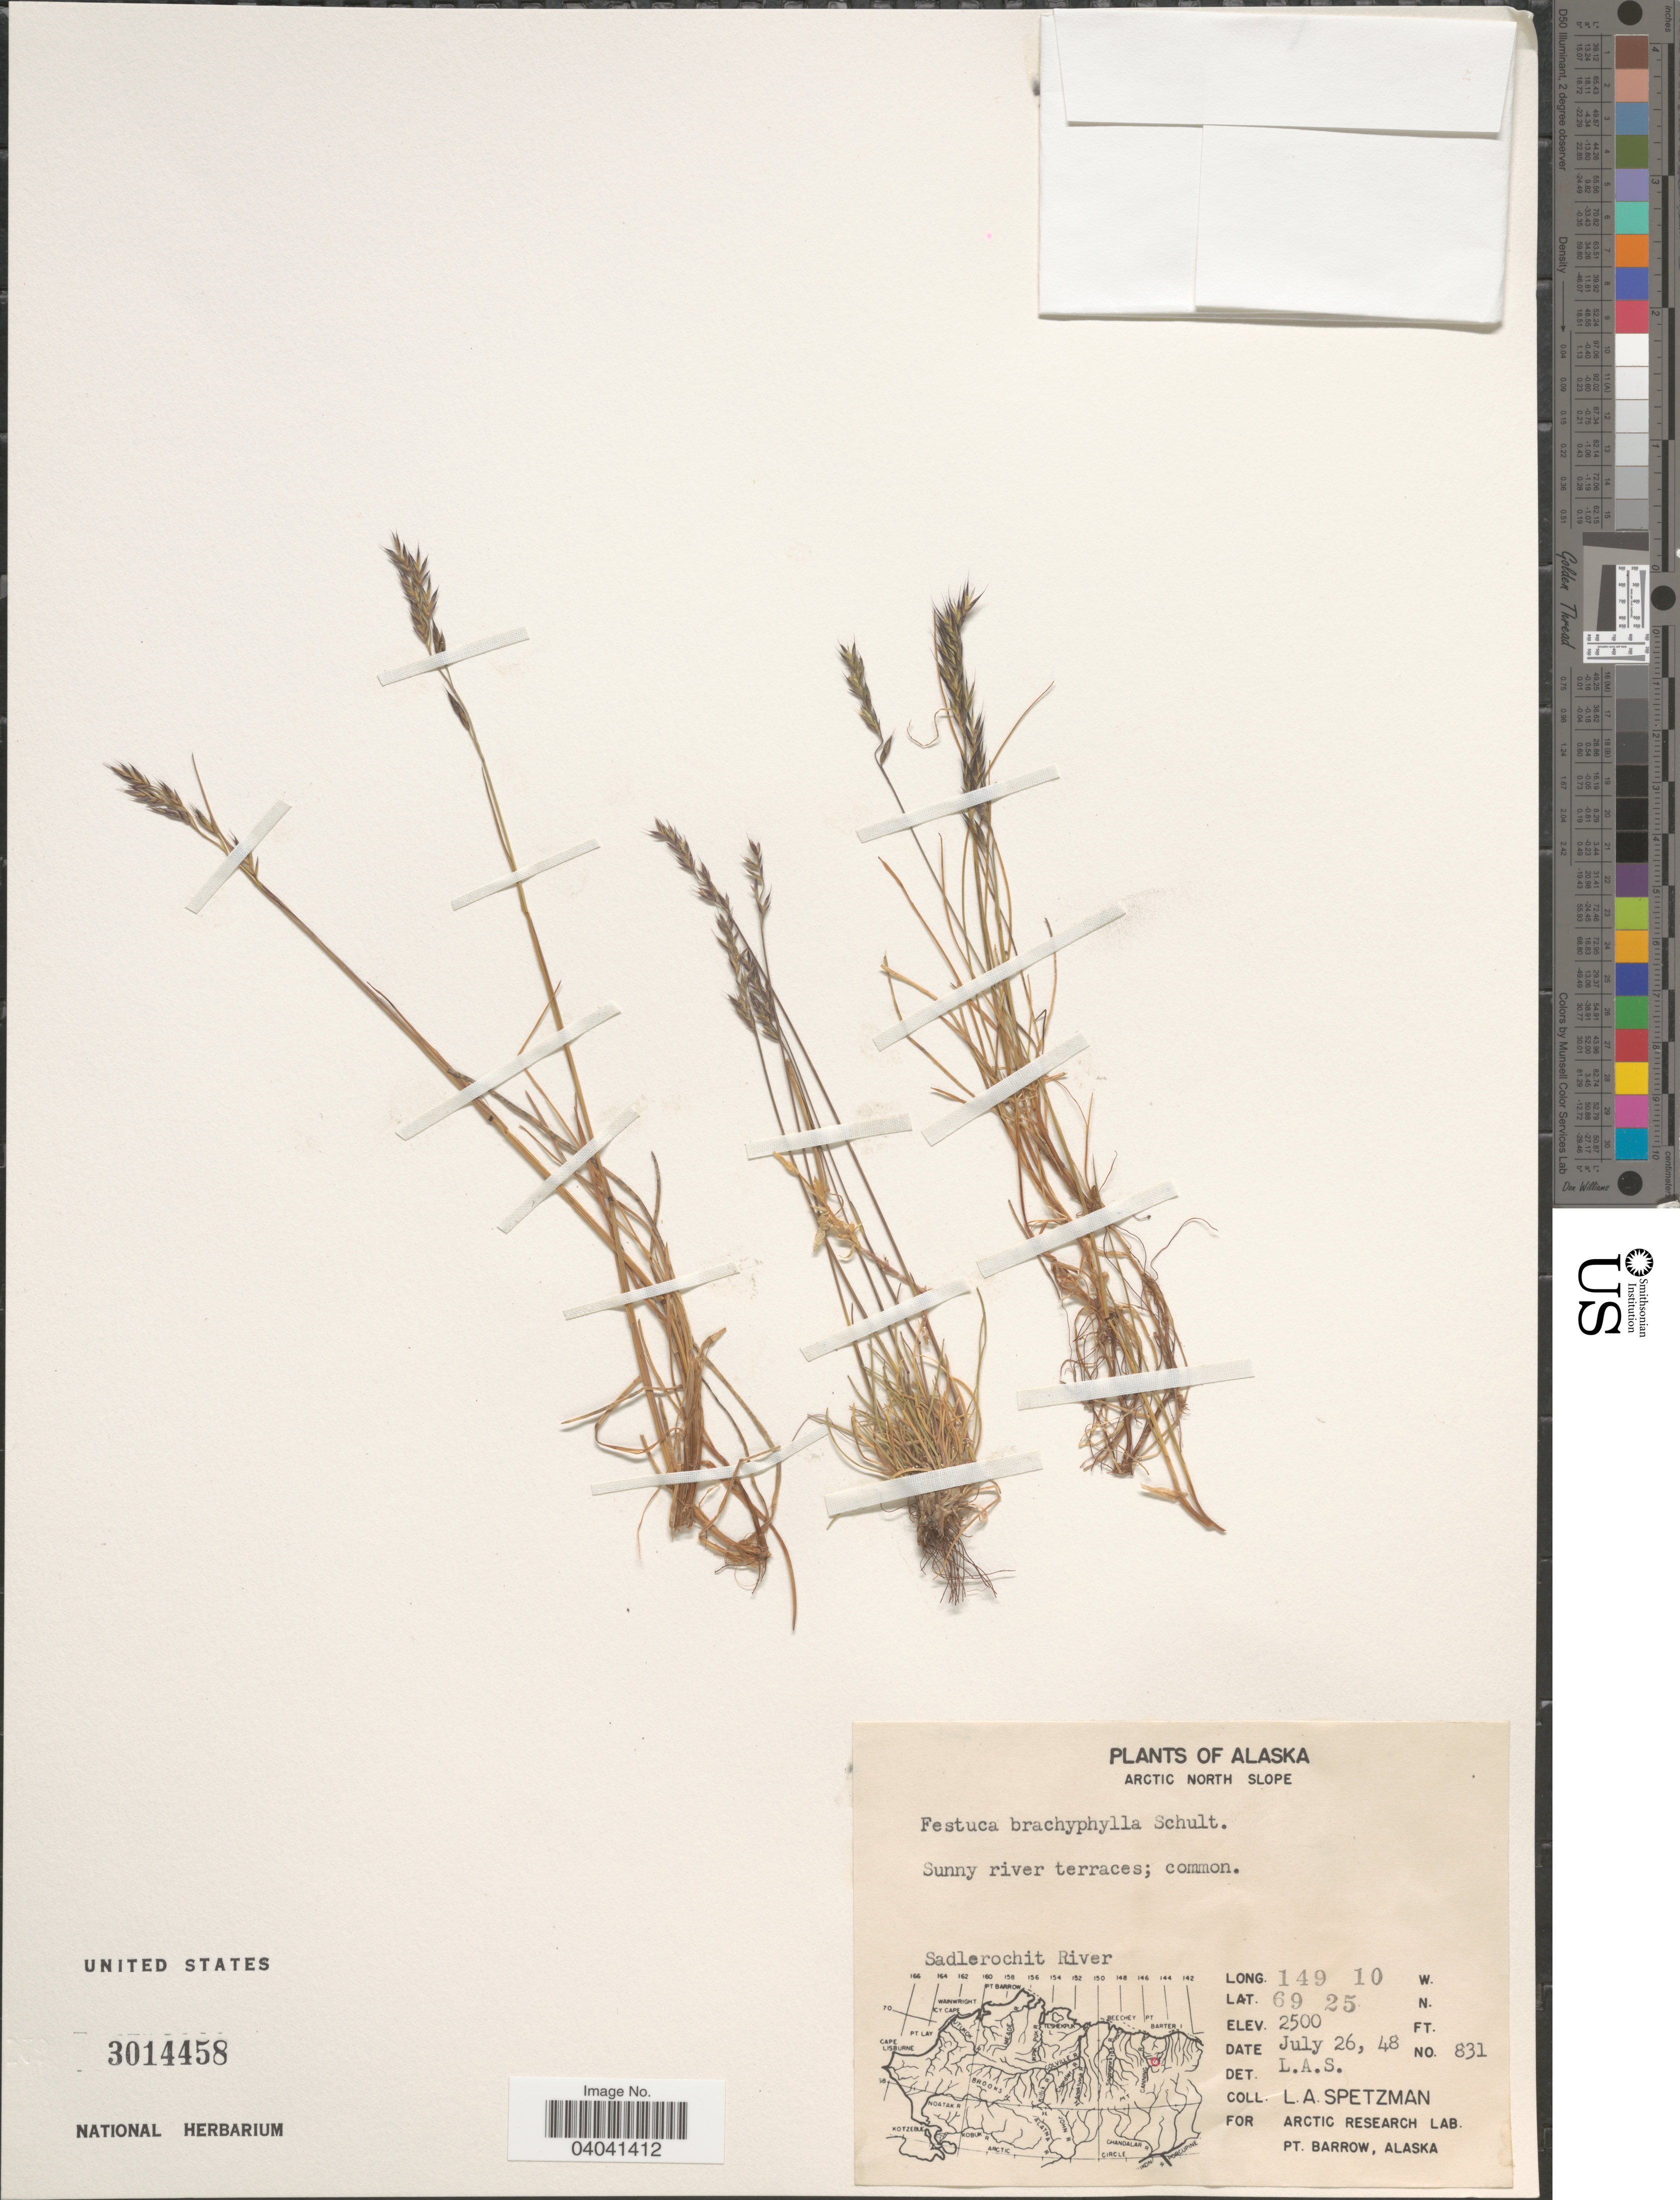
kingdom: Plantae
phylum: Tracheophyta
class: Liliopsida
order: Poales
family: Poaceae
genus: Festuca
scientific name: Festuca brachyphylla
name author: Schult. & Schult. f.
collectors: L. Spetzman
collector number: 831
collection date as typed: Transcribed d/m/y: 26/7/48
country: United States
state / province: Alaska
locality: Arctic North Slope. Sadlerochit River.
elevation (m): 762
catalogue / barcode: US 3014458